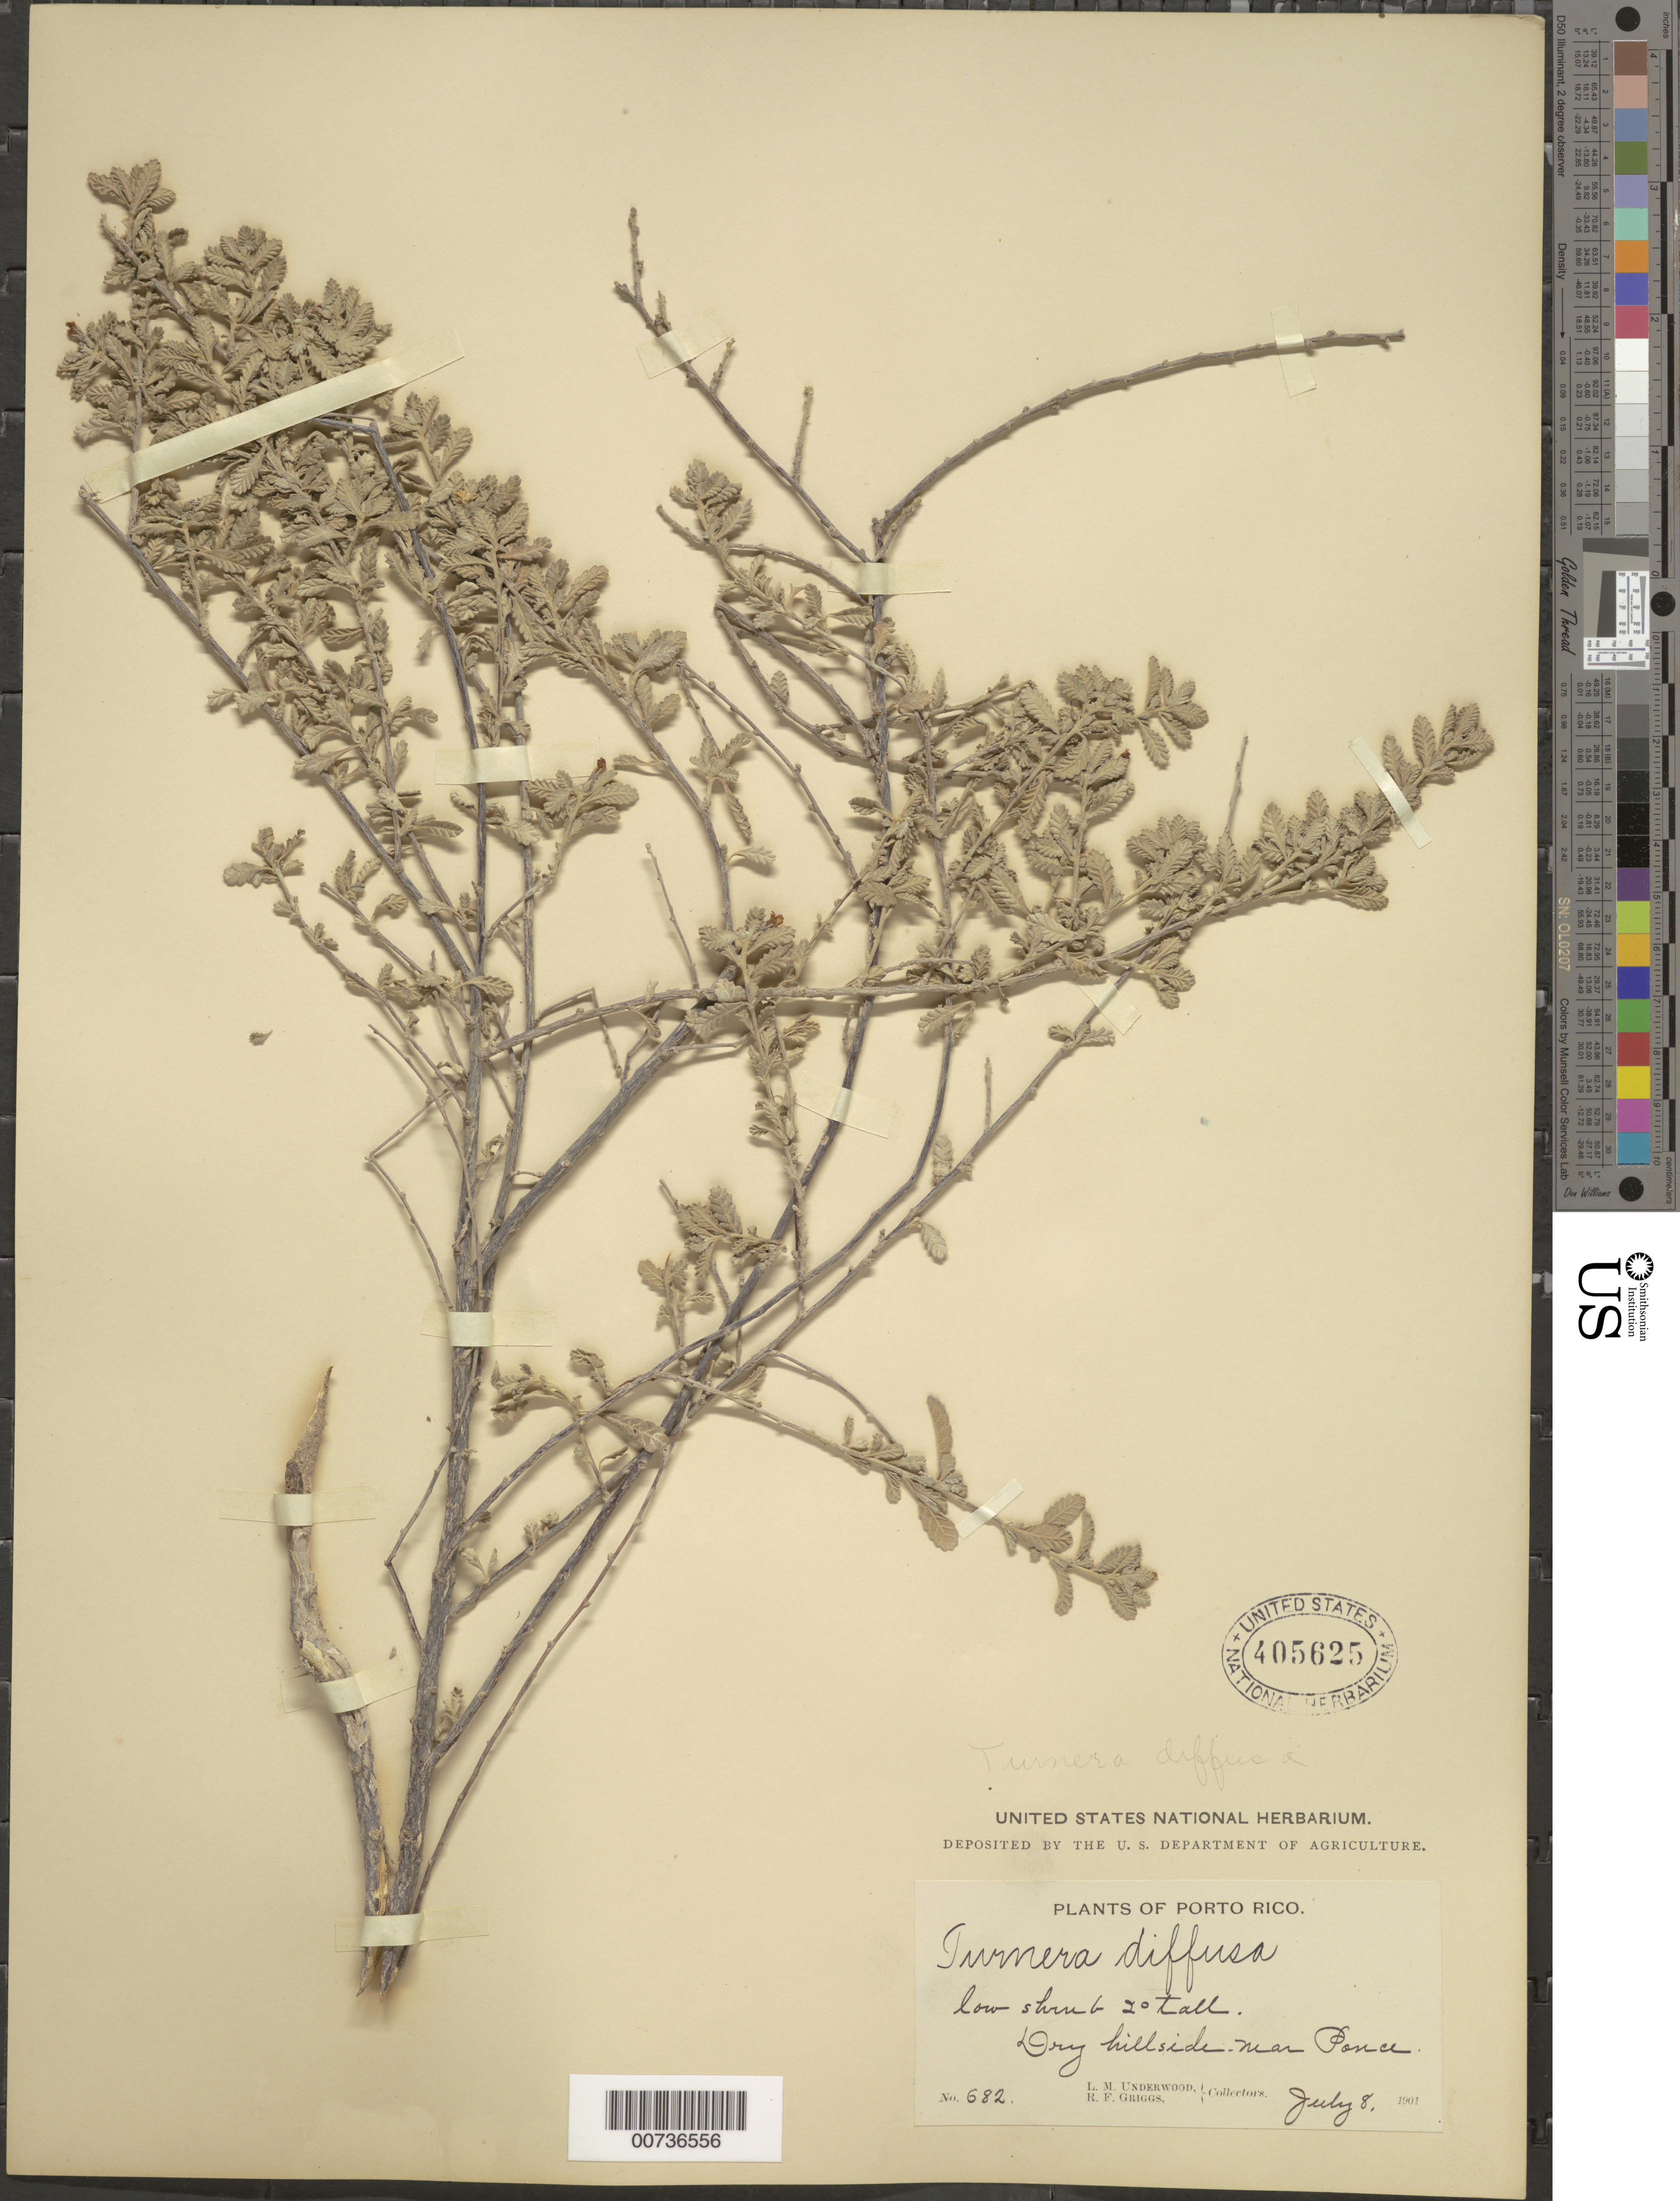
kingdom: Plantae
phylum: Tracheophyta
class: Magnoliopsida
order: Malpighiales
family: Turneraceae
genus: Turnera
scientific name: Turnera diffusa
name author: Willd. ex Schult.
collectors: L. M. Underwood & R. F. Griggs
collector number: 682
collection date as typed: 08 Jul 1901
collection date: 1901-07-08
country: Puerto Rico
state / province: Ponce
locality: Near Ponce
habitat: Dry hillside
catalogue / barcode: US 405625